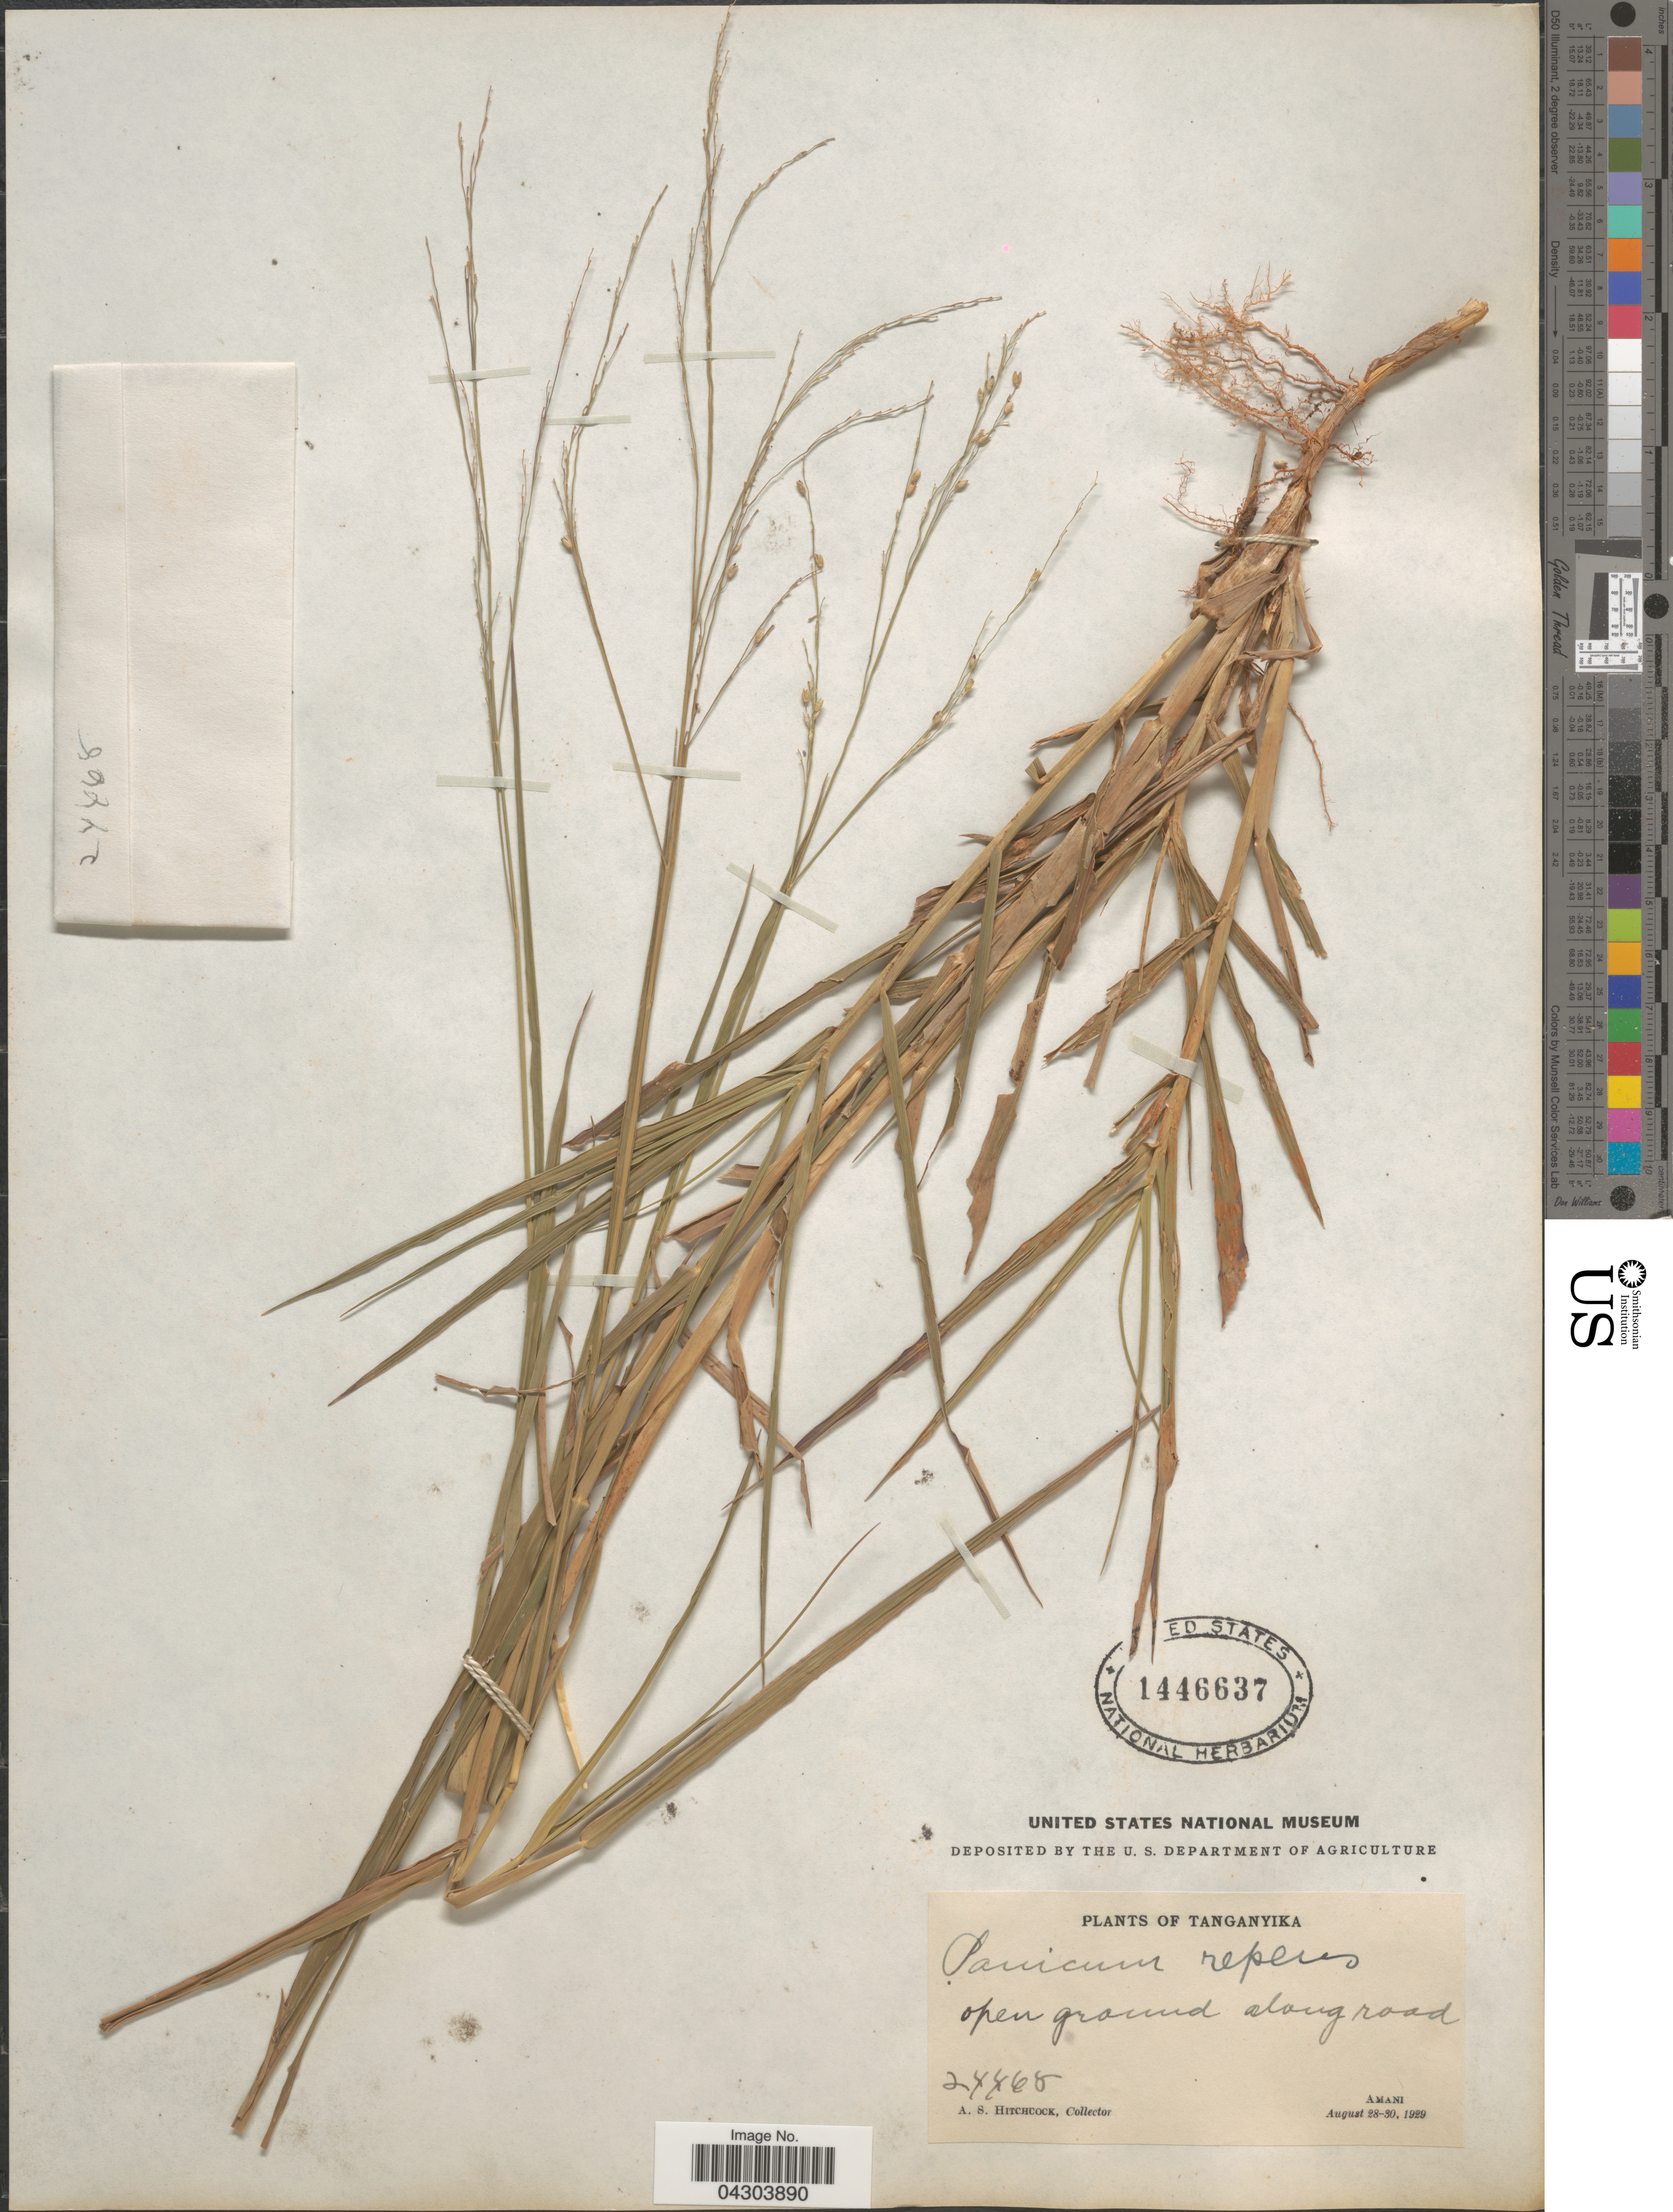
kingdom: Plantae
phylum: Tracheophyta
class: Liliopsida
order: Poales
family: Poaceae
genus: Panicum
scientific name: Panicum repens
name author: L.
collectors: A. S. Hitchcock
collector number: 24468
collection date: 1929-08-28/1929-08-30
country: Tanzania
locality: Tanganyika. Open ground along road. Amani.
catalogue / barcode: US 1446637